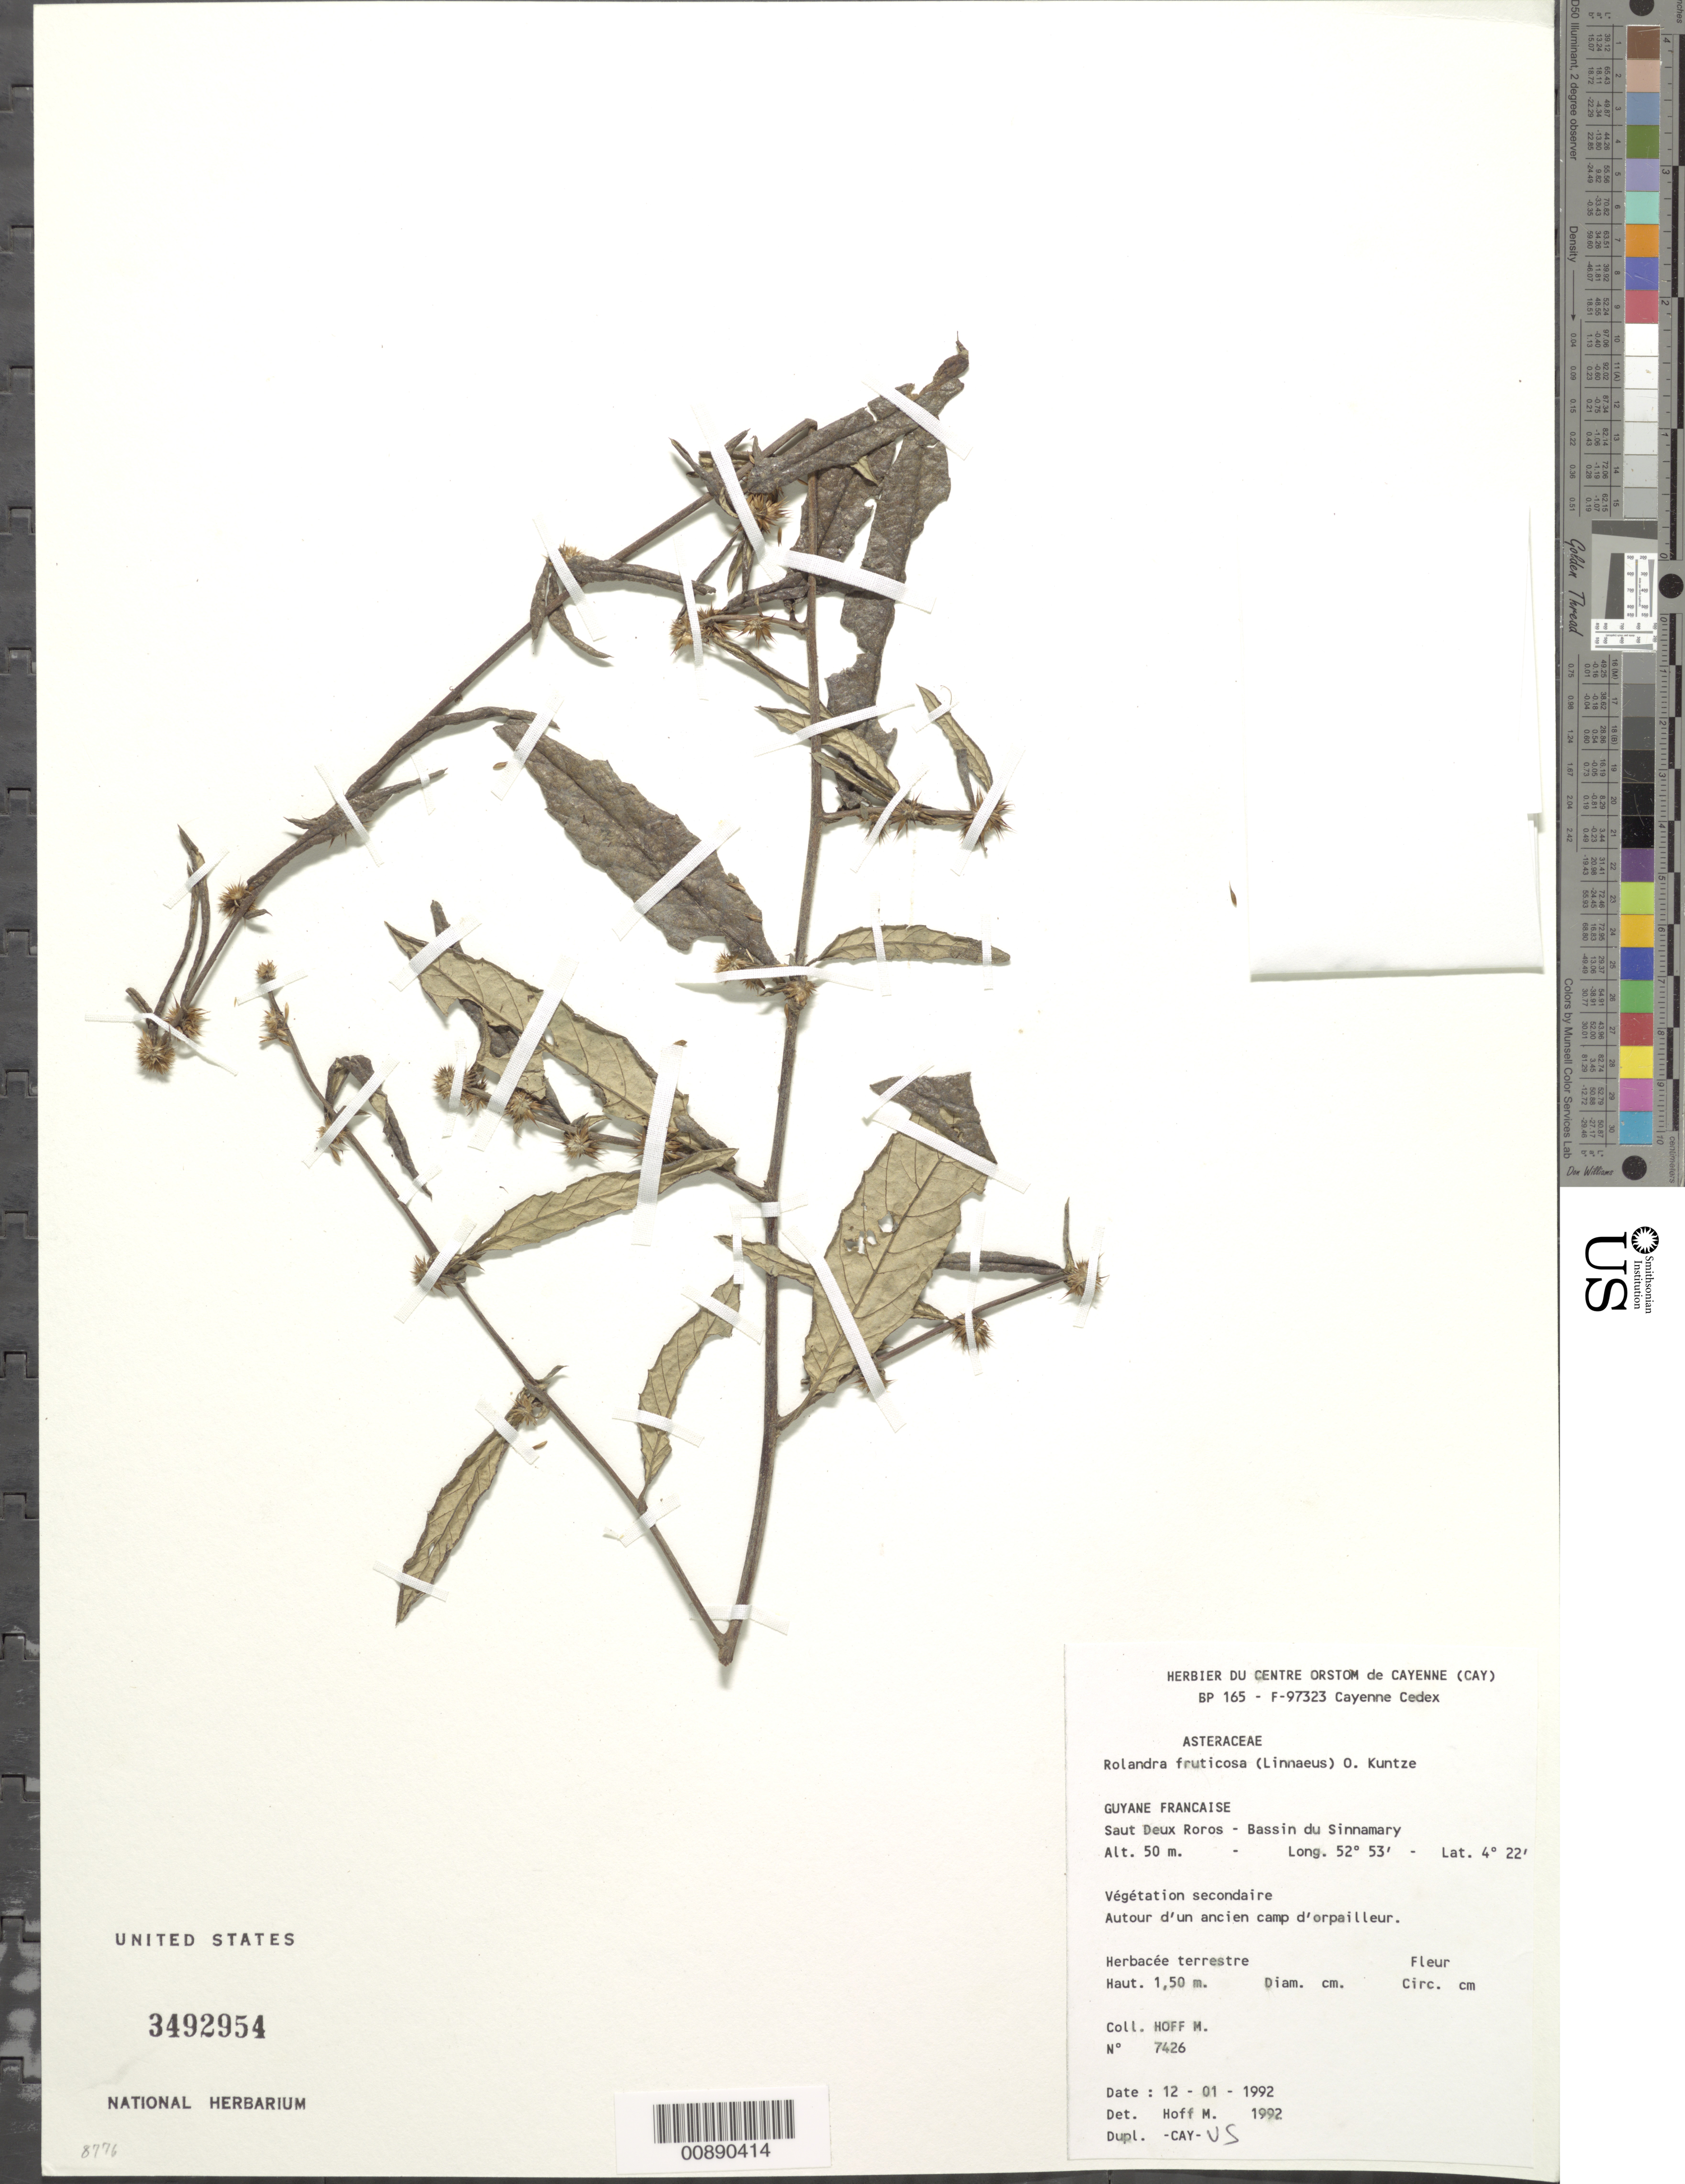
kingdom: Plantae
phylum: Tracheophyta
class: Magnoliopsida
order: Asterales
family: Asteraceae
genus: Rolandra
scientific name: Rolandra fruticosa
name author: (L.) Kuntze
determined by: Hoff, M.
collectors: M. Hoff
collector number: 7426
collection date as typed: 12-Jan-92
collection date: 1992-01-12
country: French Guiana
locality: Saut Deux Roros, Bassin du Sinnamary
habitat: Végétation secondaire, autour d'un ancien camp d'orpailleru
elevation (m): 50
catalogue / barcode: US 3492954